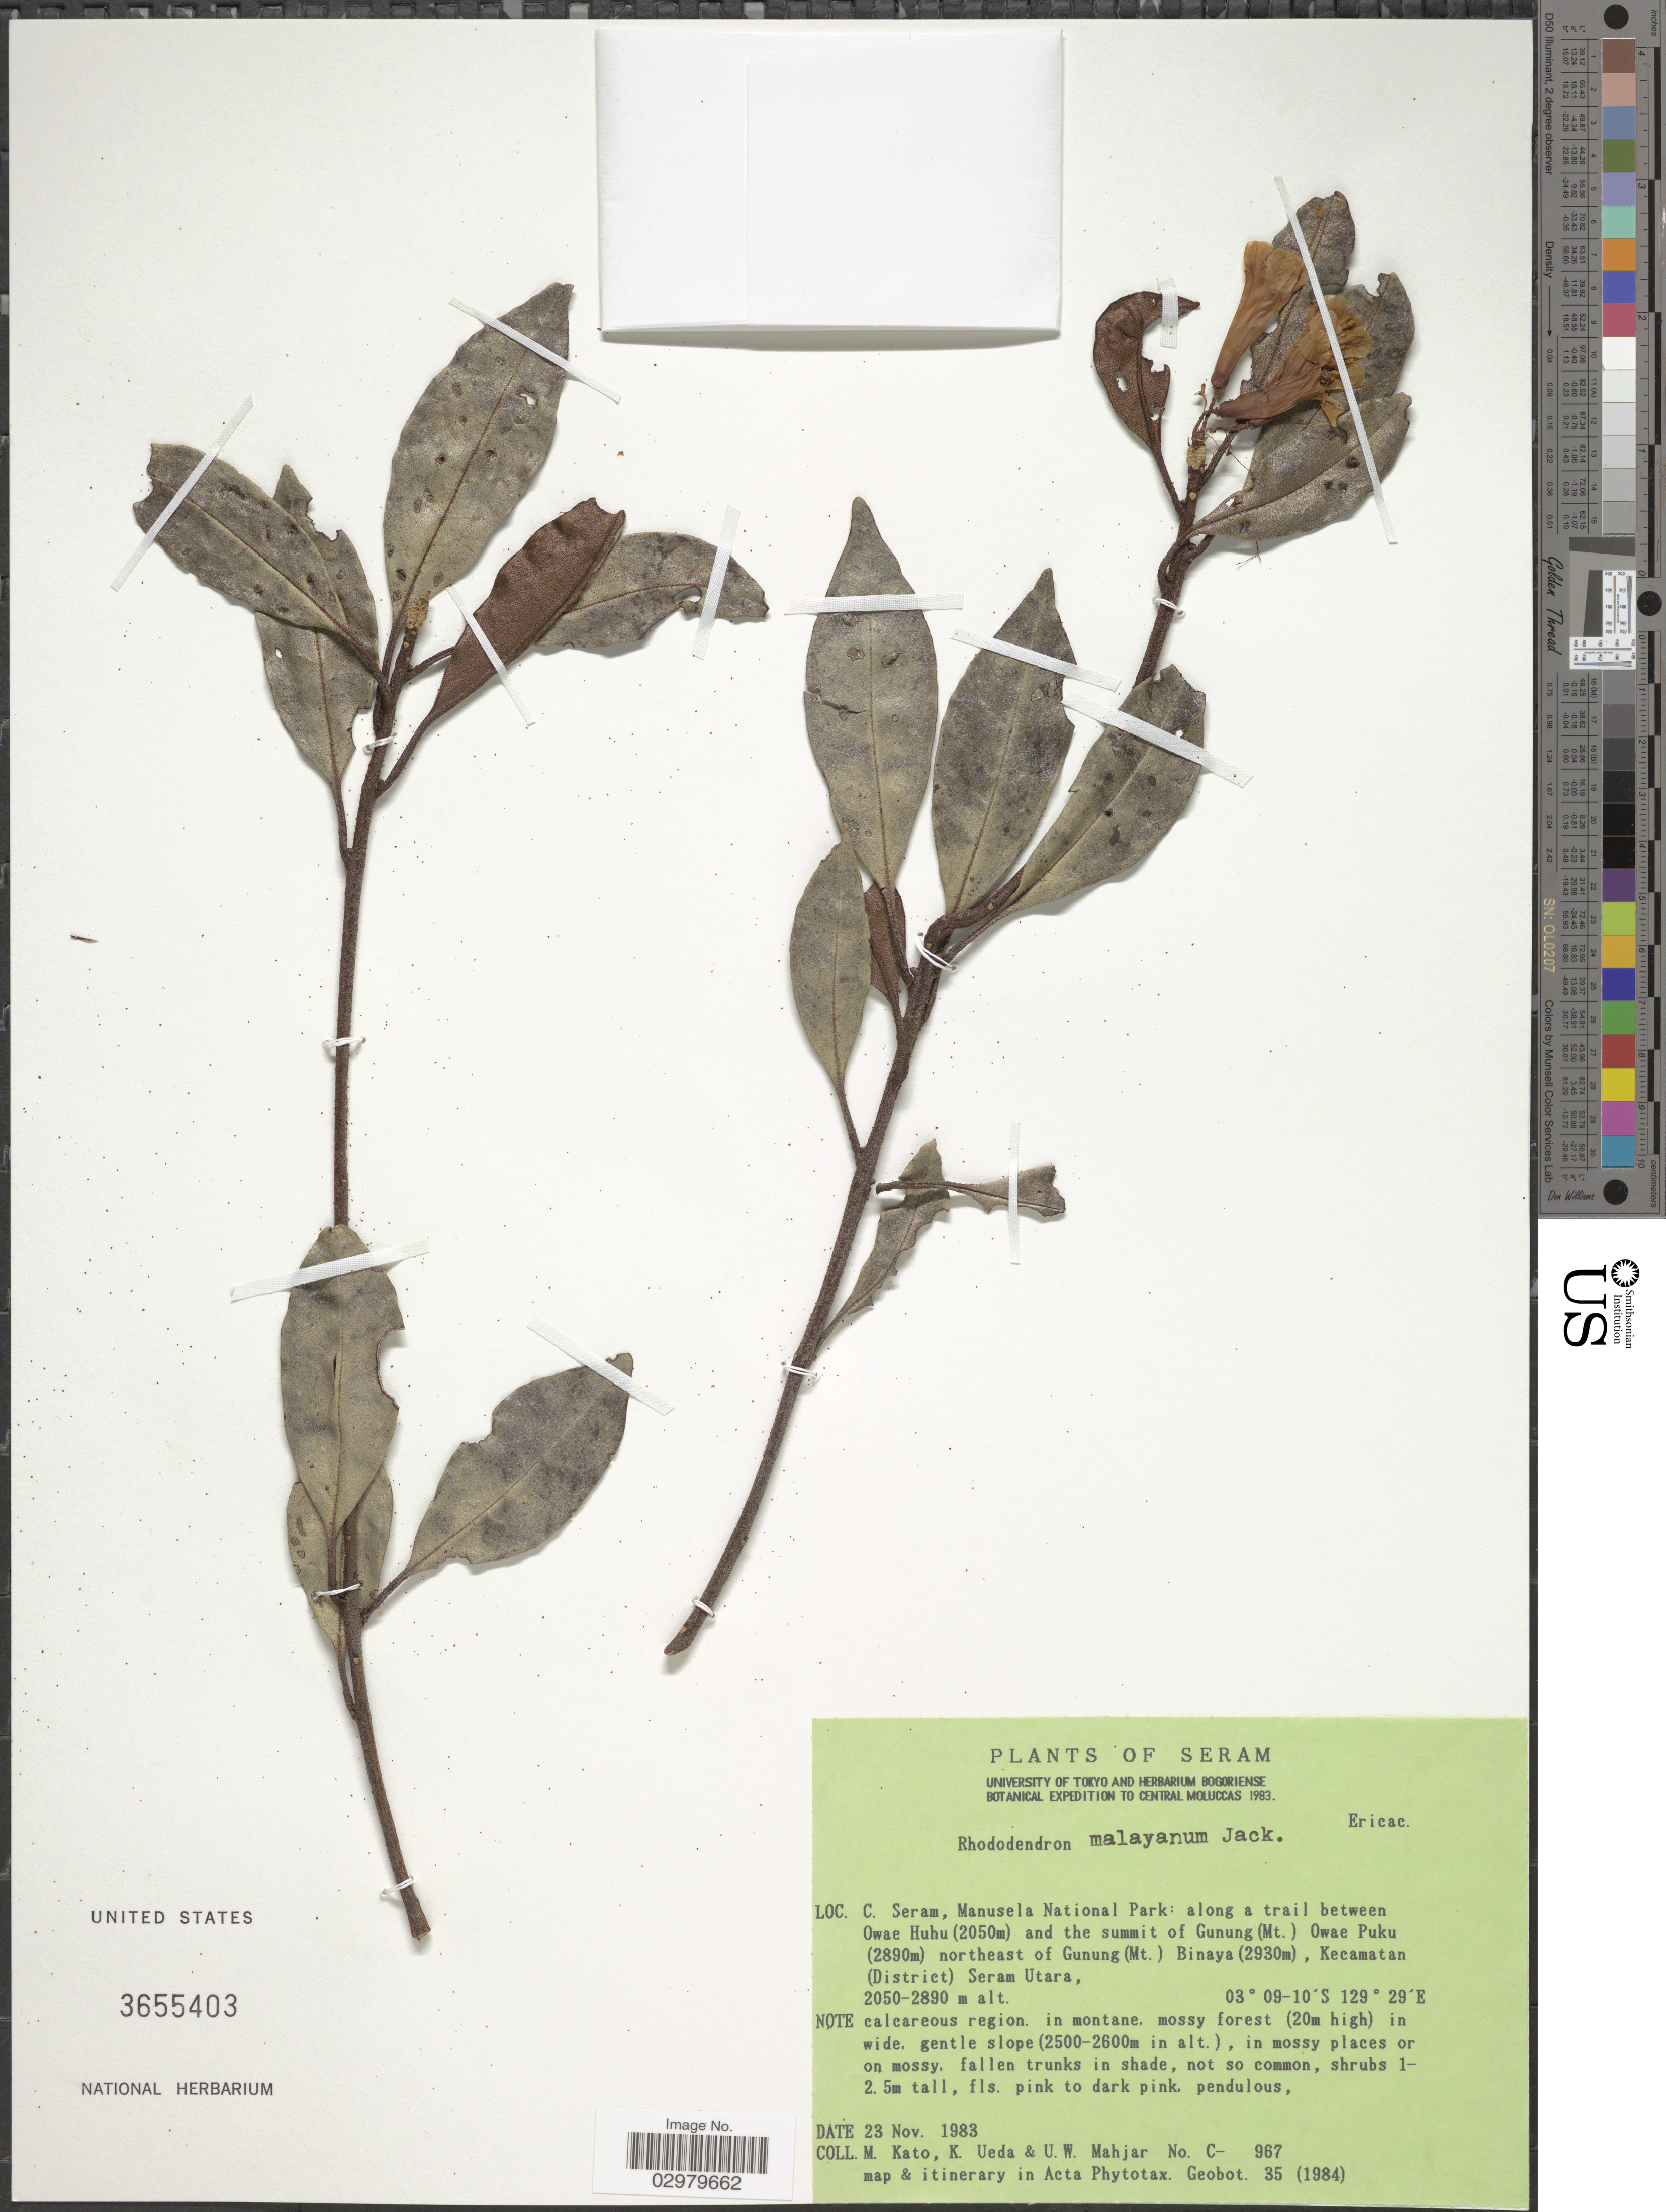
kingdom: Plantae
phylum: Tracheophyta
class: Magnoliopsida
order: Ericales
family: Ericaceae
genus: Rhododendron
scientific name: Rhododendron malayanum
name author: Jack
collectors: M. Kato, K. Ueda & U.W. Mahjar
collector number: C-967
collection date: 1983-11-23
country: Indonesia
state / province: Maluku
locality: Seram. C. Seram. Manusela National Park: along a trail between Owae Huhu and the summit of Gunung (Mt.) Owae Puku northeast of Gunung (Mt.) Binaya, Kecamatan (District) Seram Utara.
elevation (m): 2050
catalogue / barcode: US 3655403